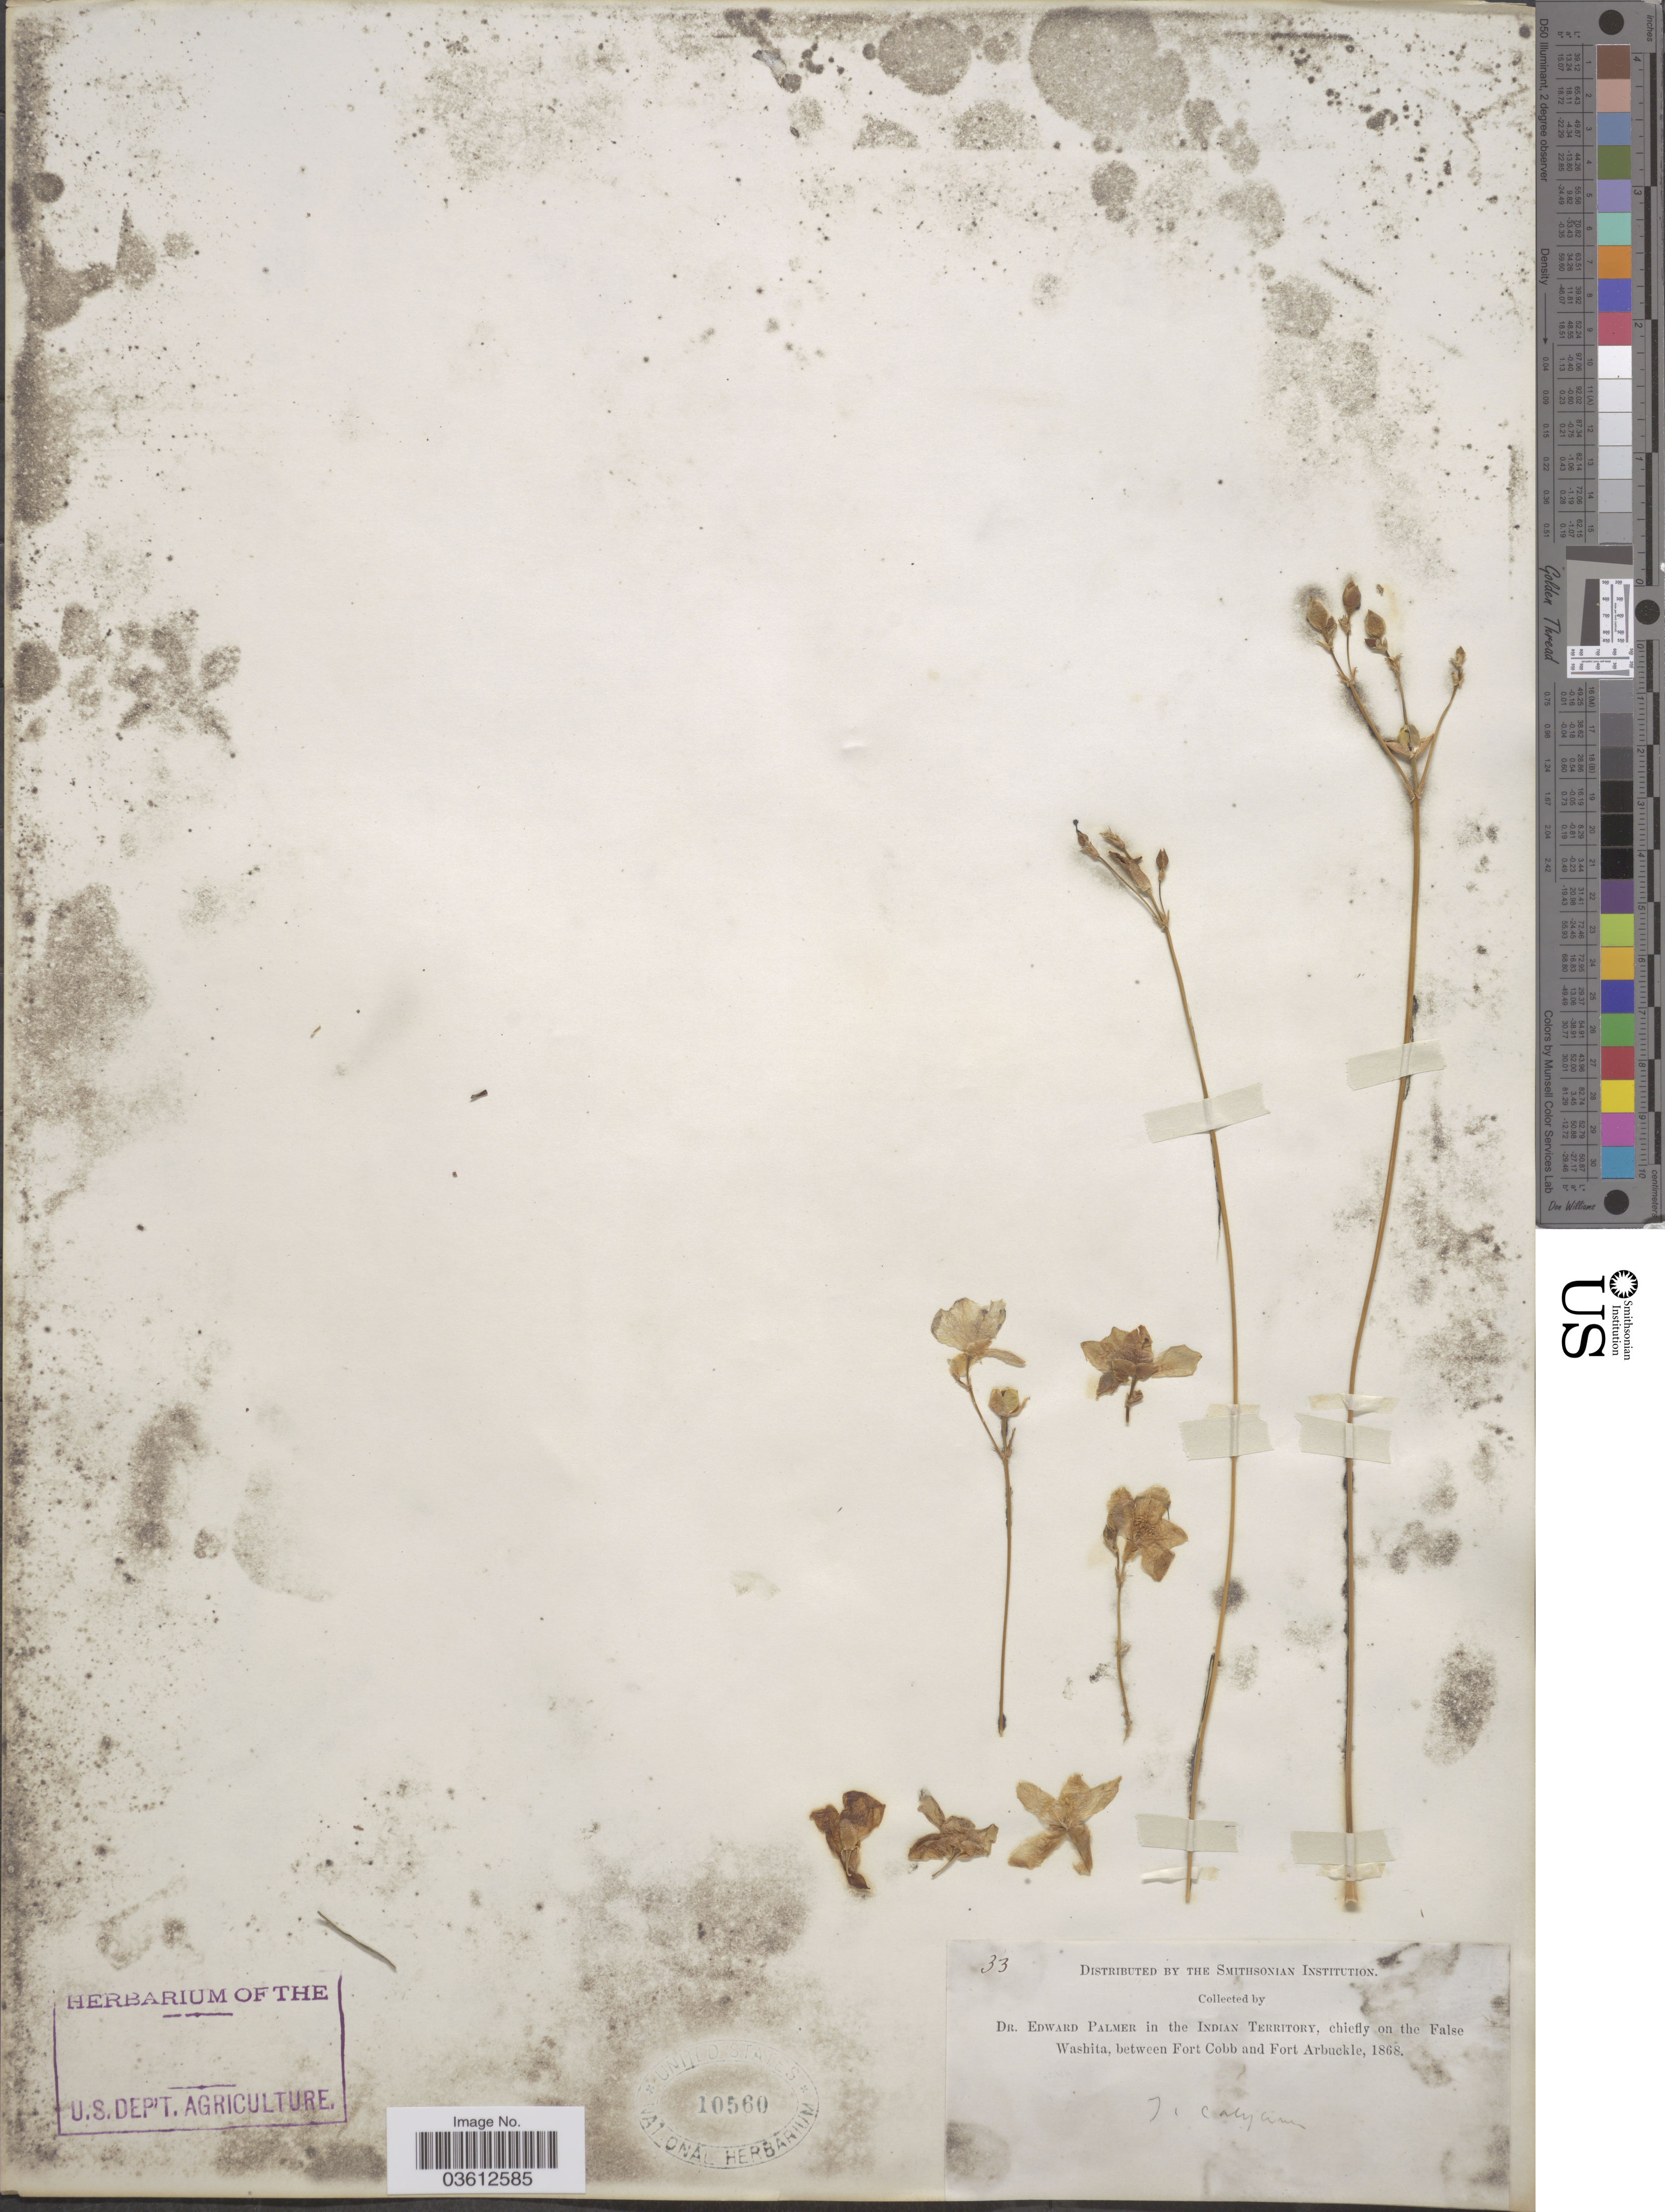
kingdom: Plantae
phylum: Tracheophyta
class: Magnoliopsida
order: Caryophyllales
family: Talinaceae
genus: Talinum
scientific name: Talinum calycinum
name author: Engelm.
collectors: E. Palmer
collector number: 33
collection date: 1868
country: United States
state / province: Oklahoma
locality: In the Indian Territory, chiefly on the False Washita, between Fort Cobb and Fort Arbuckle.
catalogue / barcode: US 10560